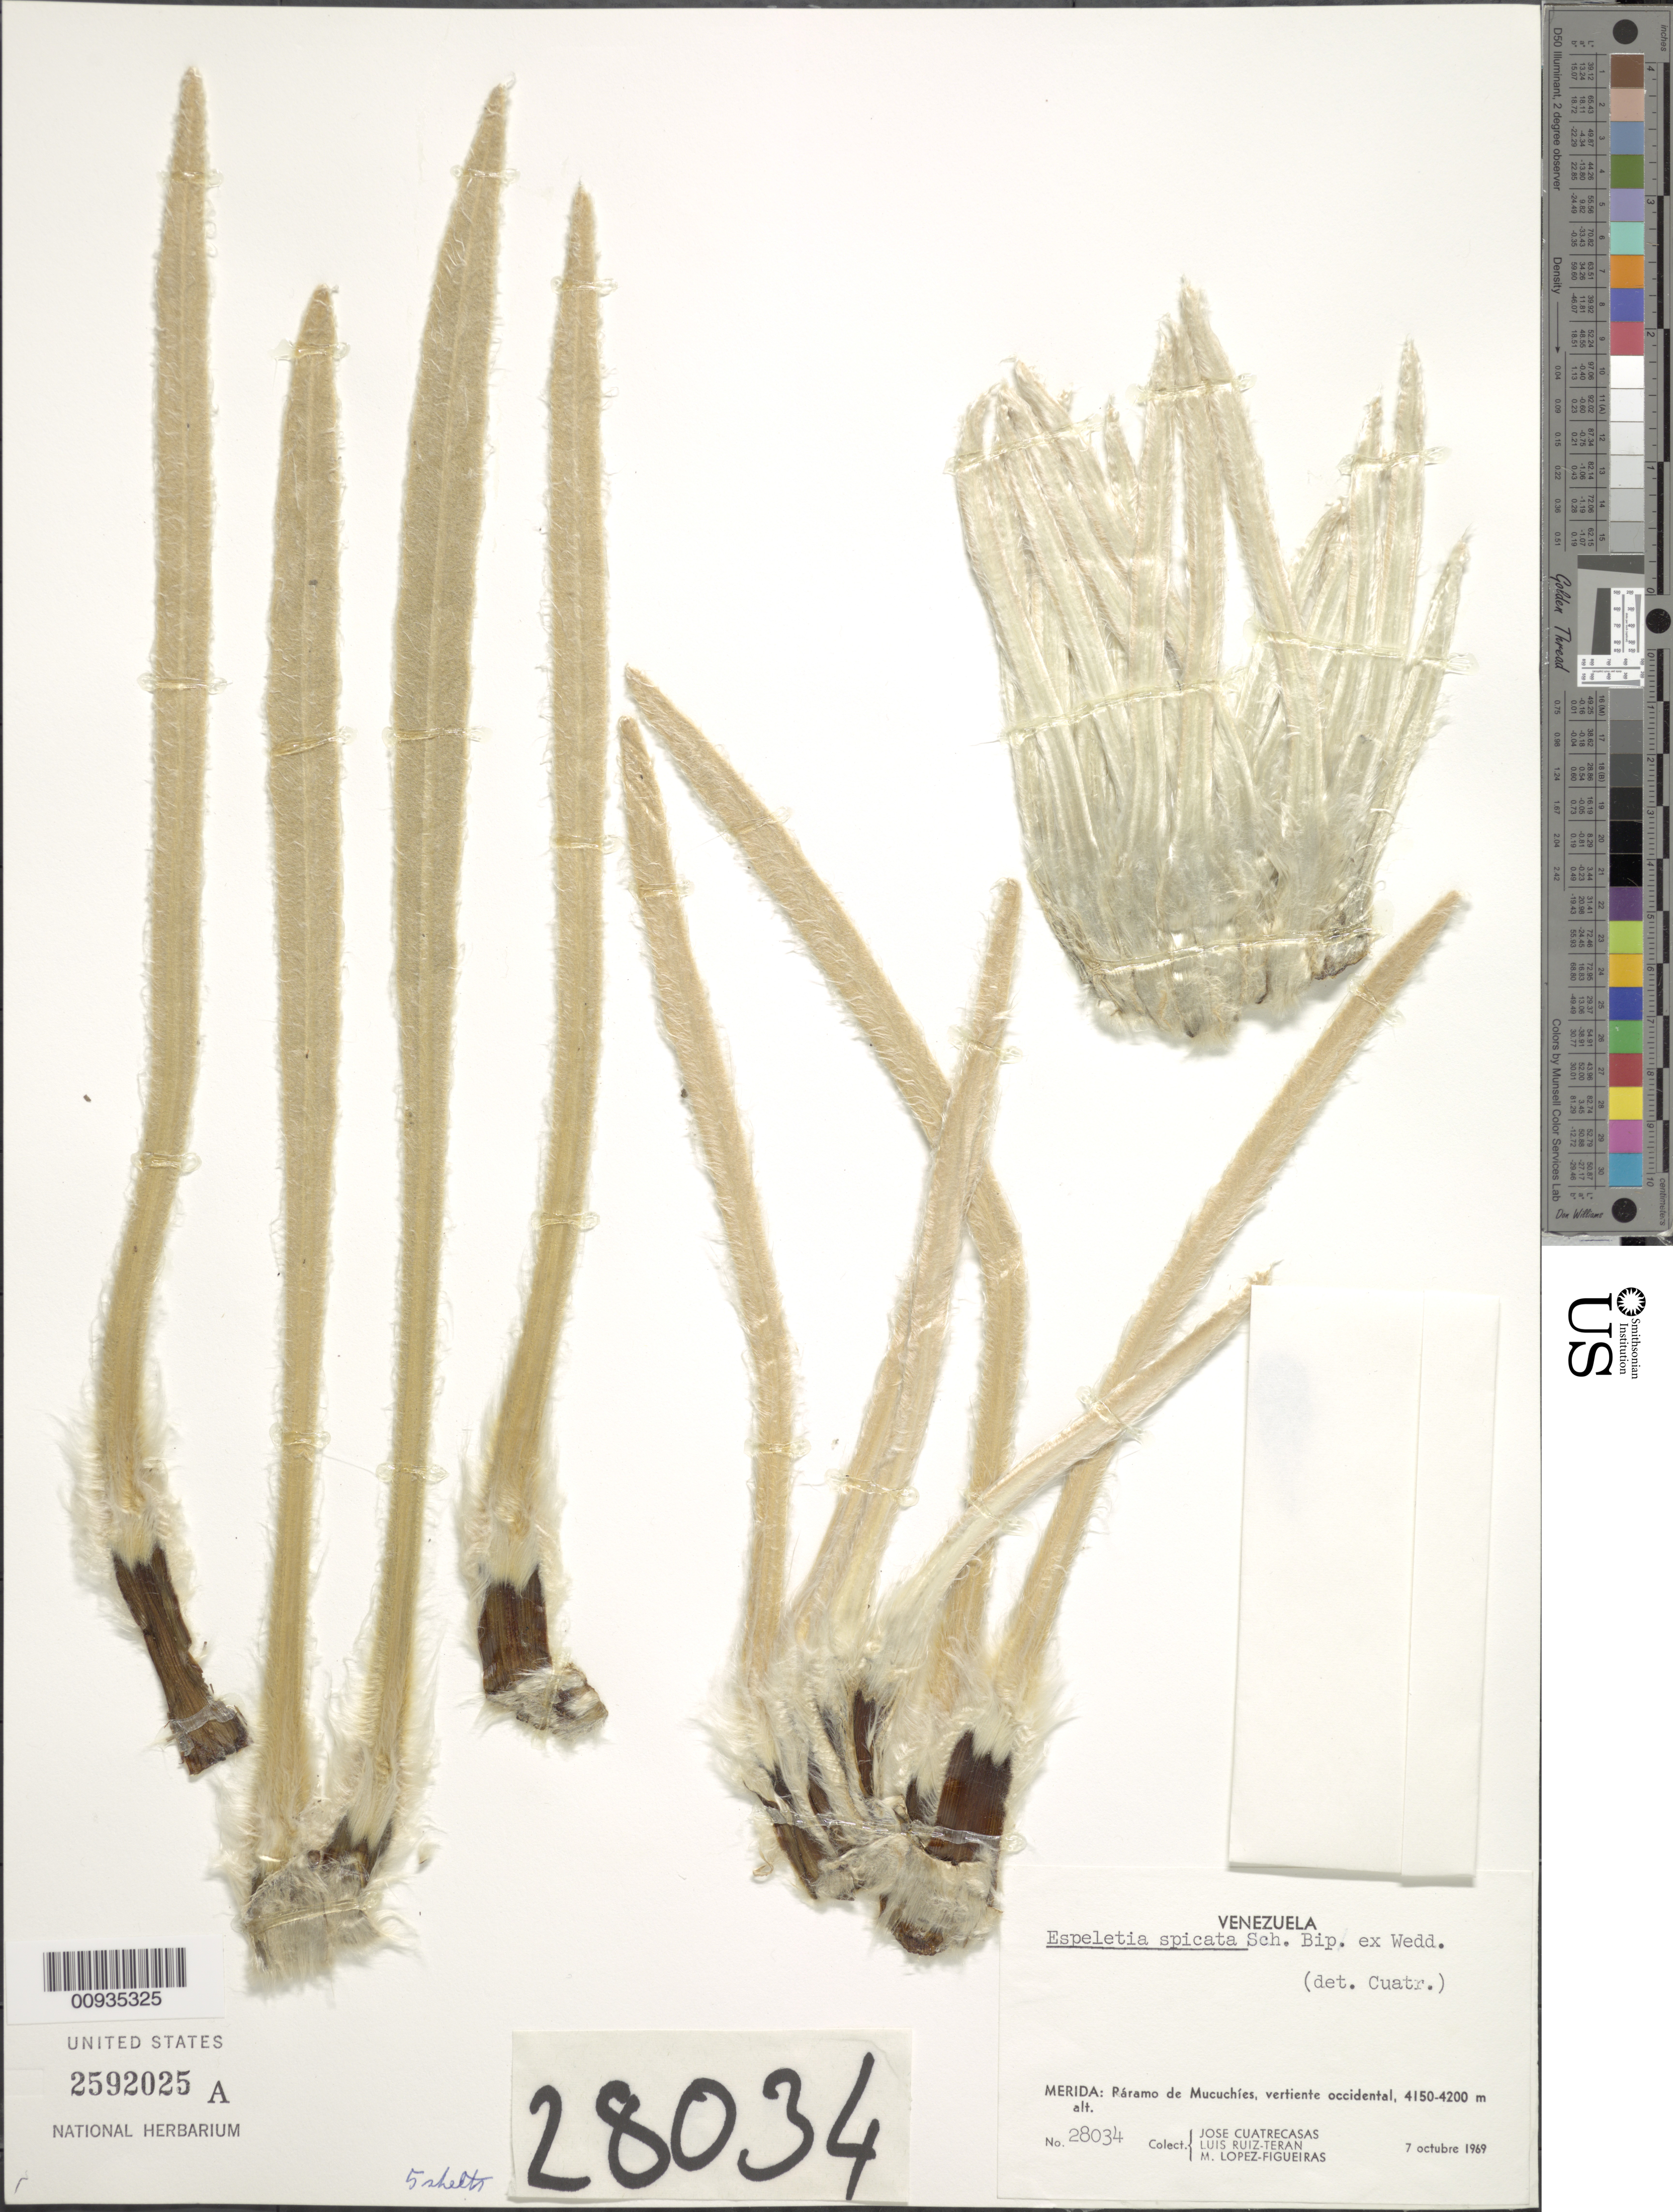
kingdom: Plantae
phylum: Tracheophyta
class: Magnoliopsida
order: Asterales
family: Asteraceae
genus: Coespeletia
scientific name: Coespeletia spicata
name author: (Sch. Bip. ex Wedd.) Cuatrec.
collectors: J. Cuatrecasas, L. Teran & M. López Figueiras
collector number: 28034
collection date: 1969-10-07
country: Venezuela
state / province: Mérida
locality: Paramo de Mucuchies, vertiente occidental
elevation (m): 4150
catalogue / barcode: US 2592025A